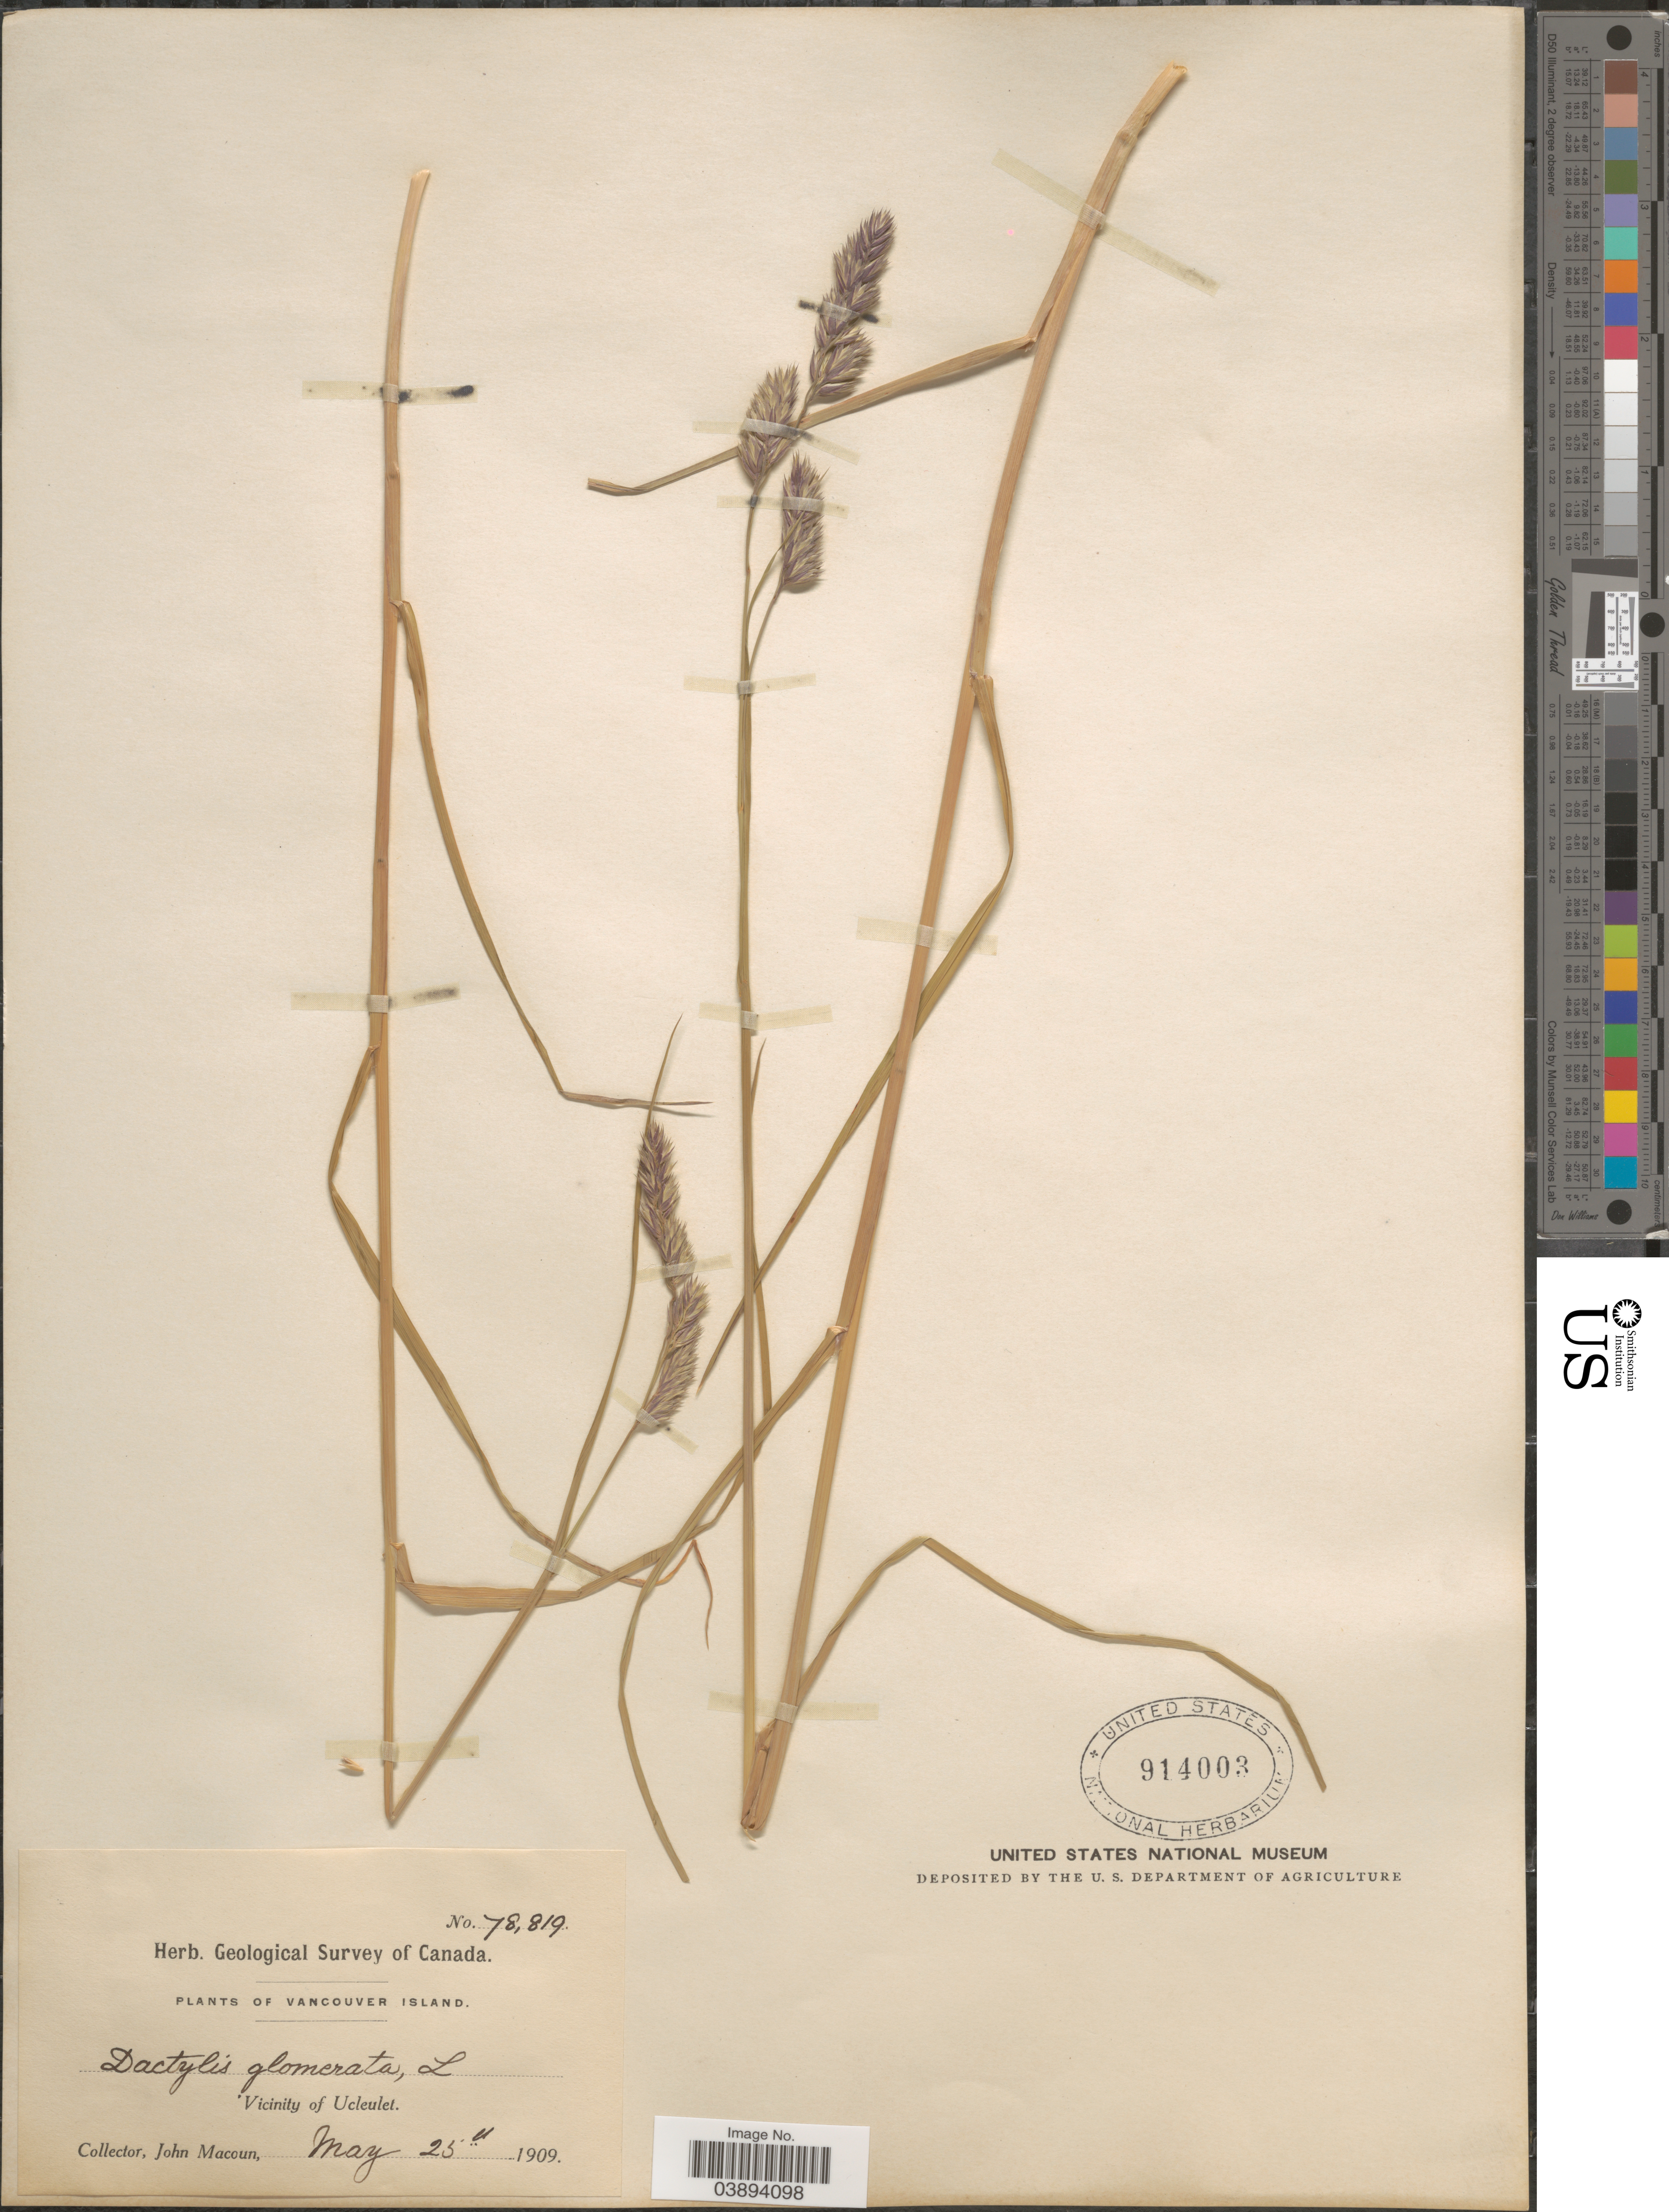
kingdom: Plantae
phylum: Tracheophyta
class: Liliopsida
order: Poales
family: Poaceae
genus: Dactylis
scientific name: Dactylis glomerata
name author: L.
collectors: J. Macoun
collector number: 78819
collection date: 1909-05-25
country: Canada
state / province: British Columbia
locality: Vancouver Island. Vicinity of Ucleulet.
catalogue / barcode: US 914003